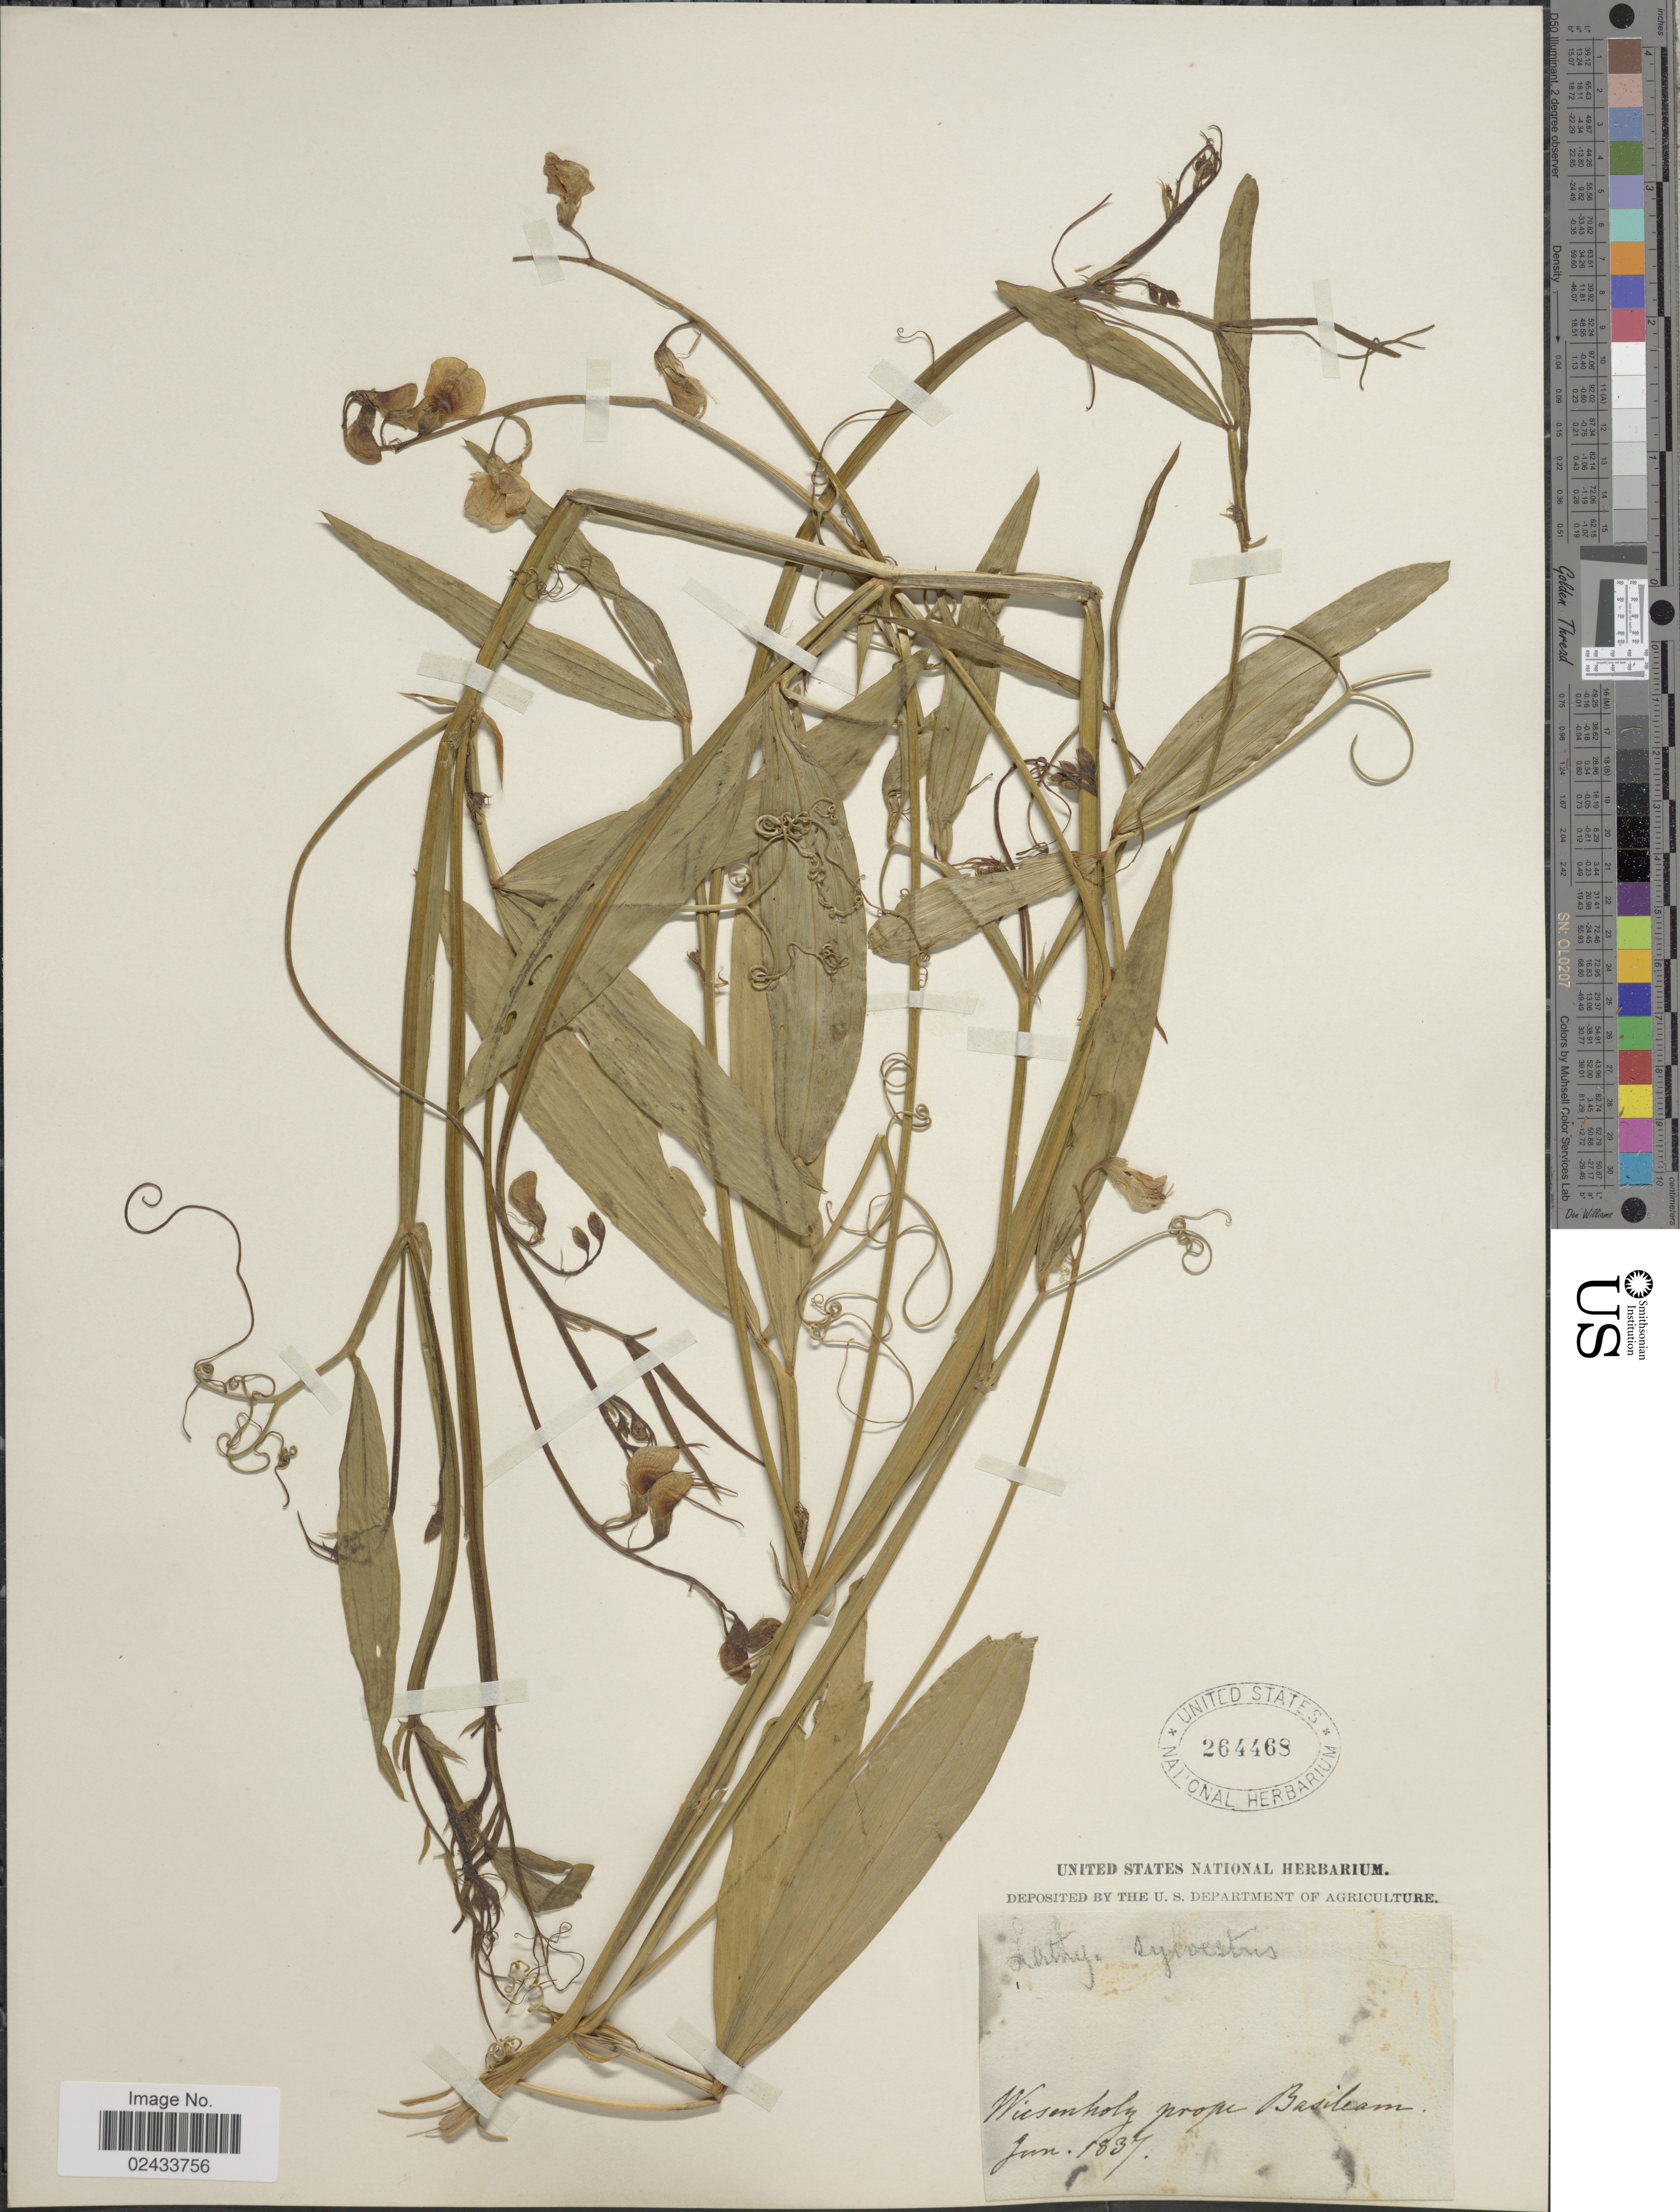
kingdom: Plantae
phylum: Tracheophyta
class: Magnoliopsida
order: Fabales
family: Fabaceae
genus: Lathyrus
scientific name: Lathyrus sylvestris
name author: L.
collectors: ex herb. United States National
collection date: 1837-01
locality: Wiesenholz prope Basileam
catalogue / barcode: US 264468